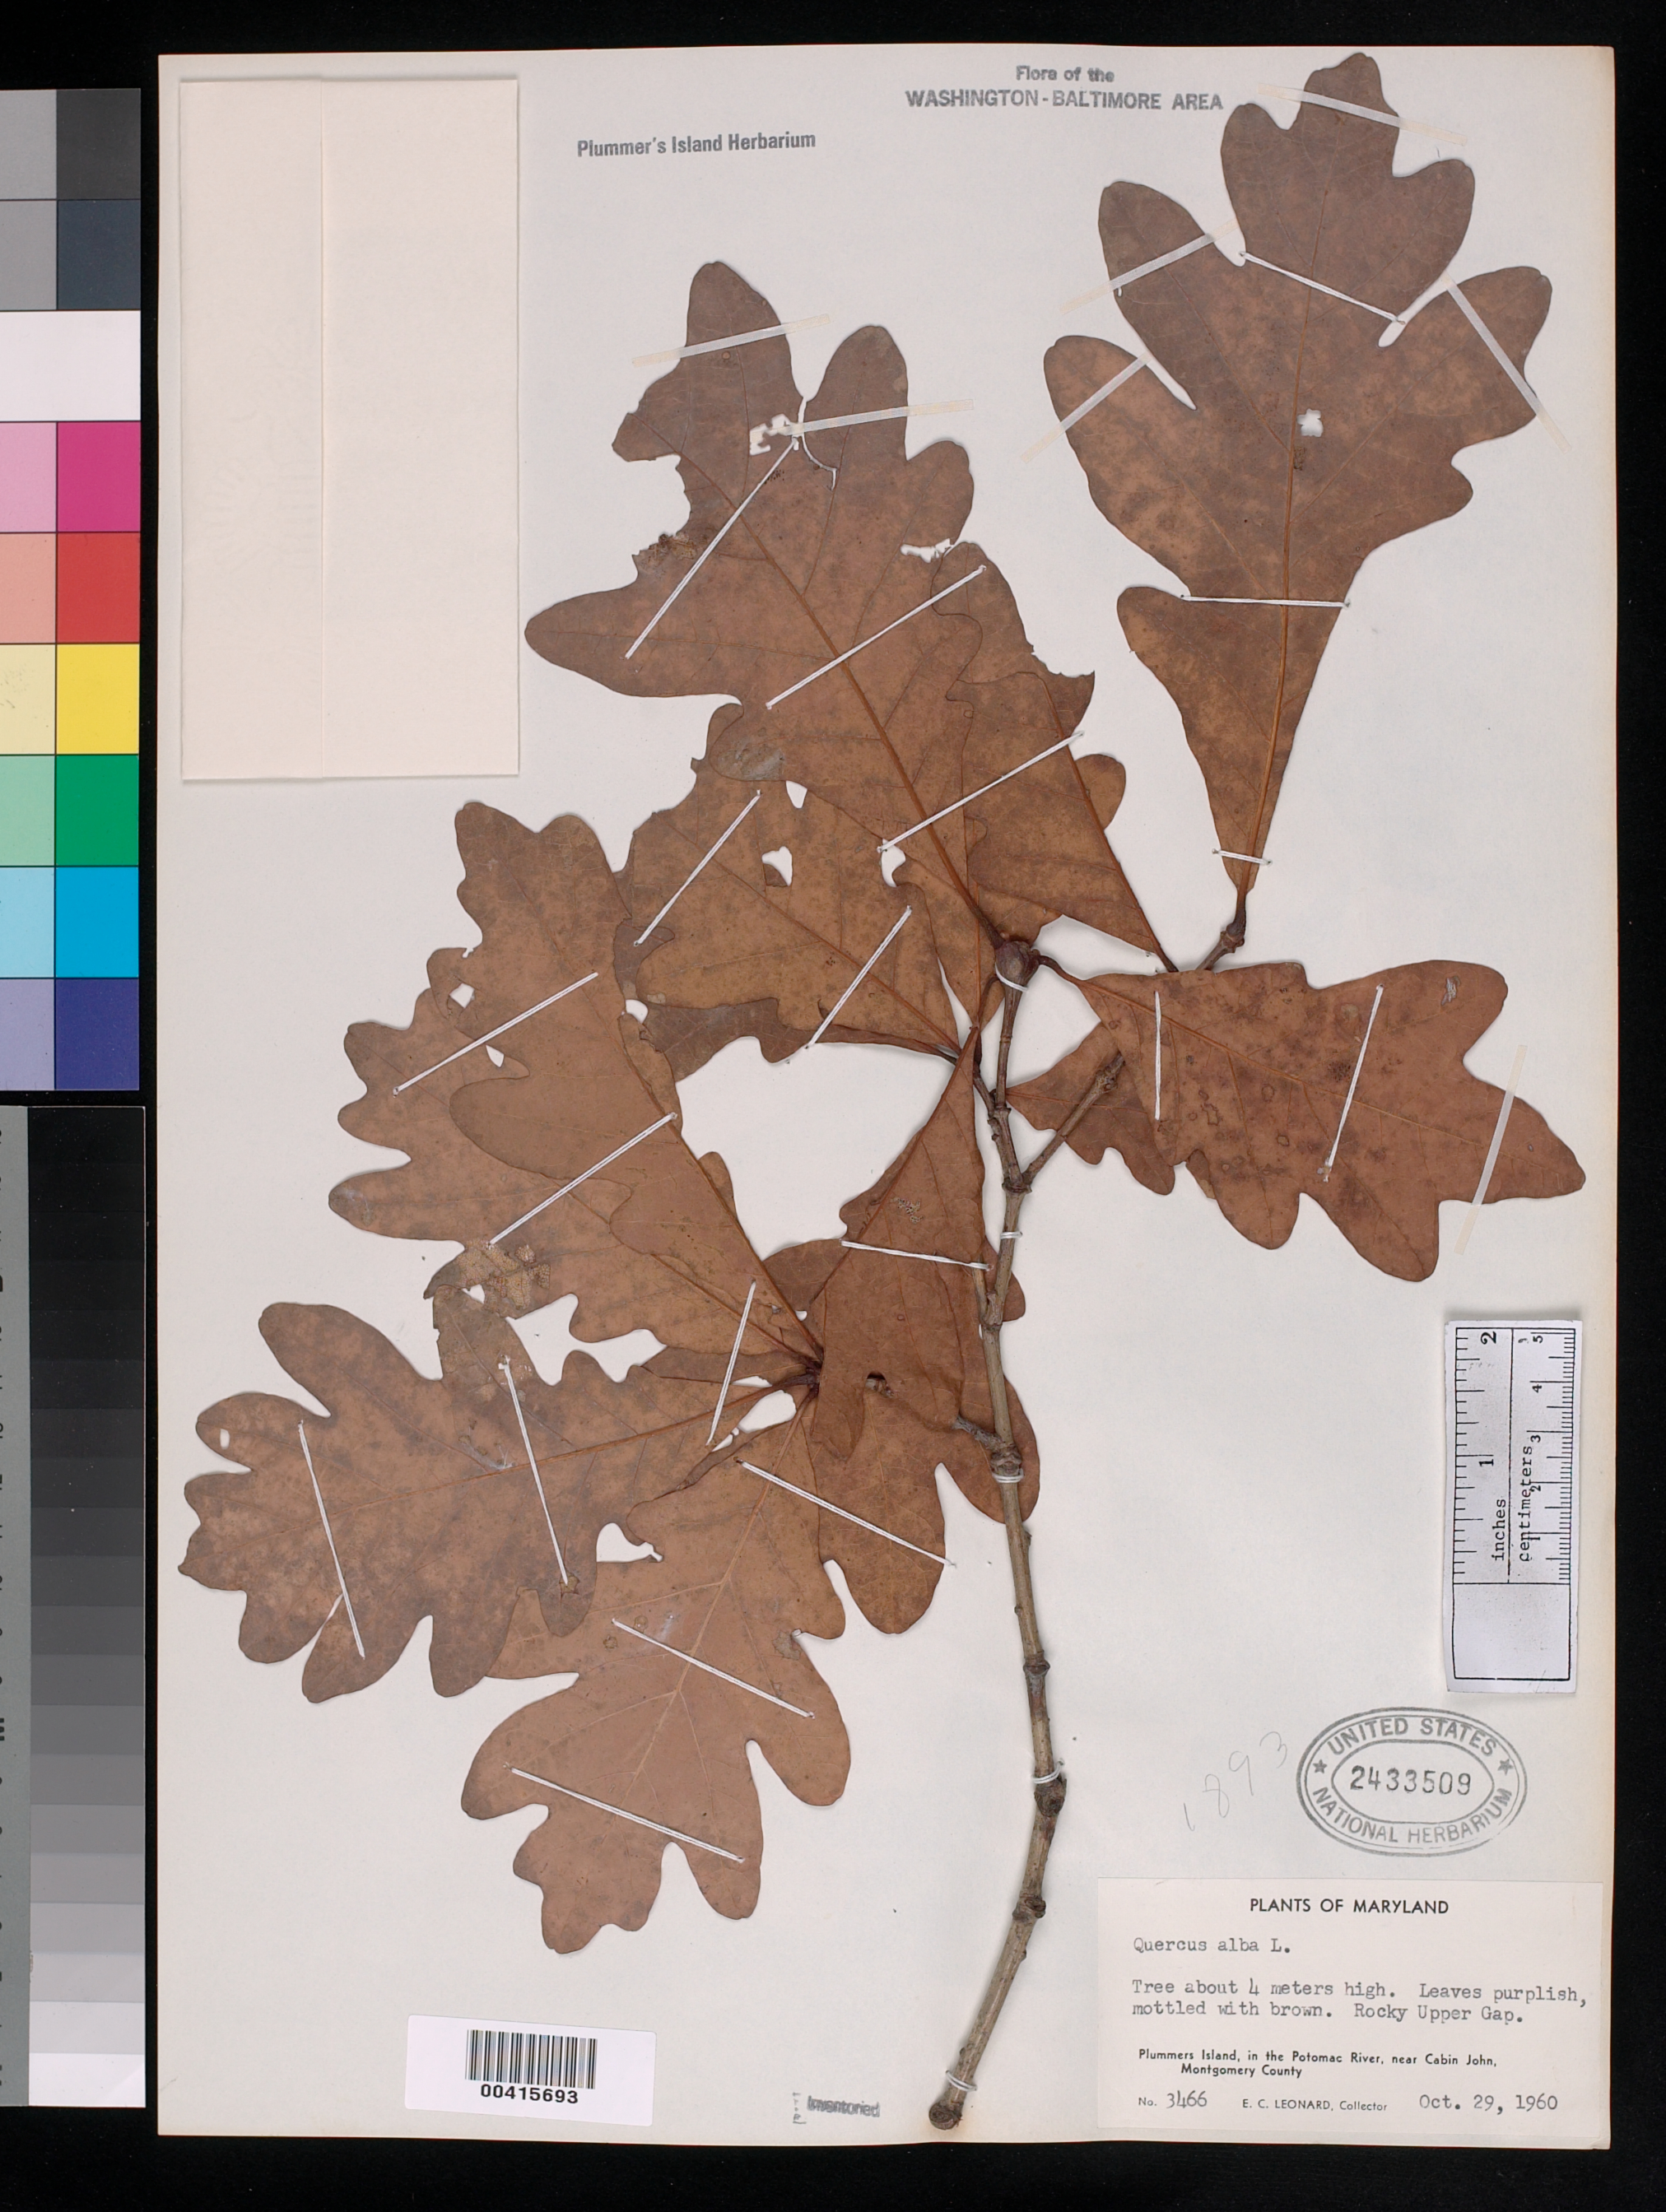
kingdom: Plantae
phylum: Tracheophyta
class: Magnoliopsida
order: Fagales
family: Fagaceae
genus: Quercus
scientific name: Quercus alba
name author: L.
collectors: E. C. Leonard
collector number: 3466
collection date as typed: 29 Oct 1960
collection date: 1960-10-29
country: United States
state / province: Maryland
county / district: Montgomery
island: Plummers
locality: Plummer's Island; Rocky Upper Gap C. & O. Canal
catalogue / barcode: US 2433509